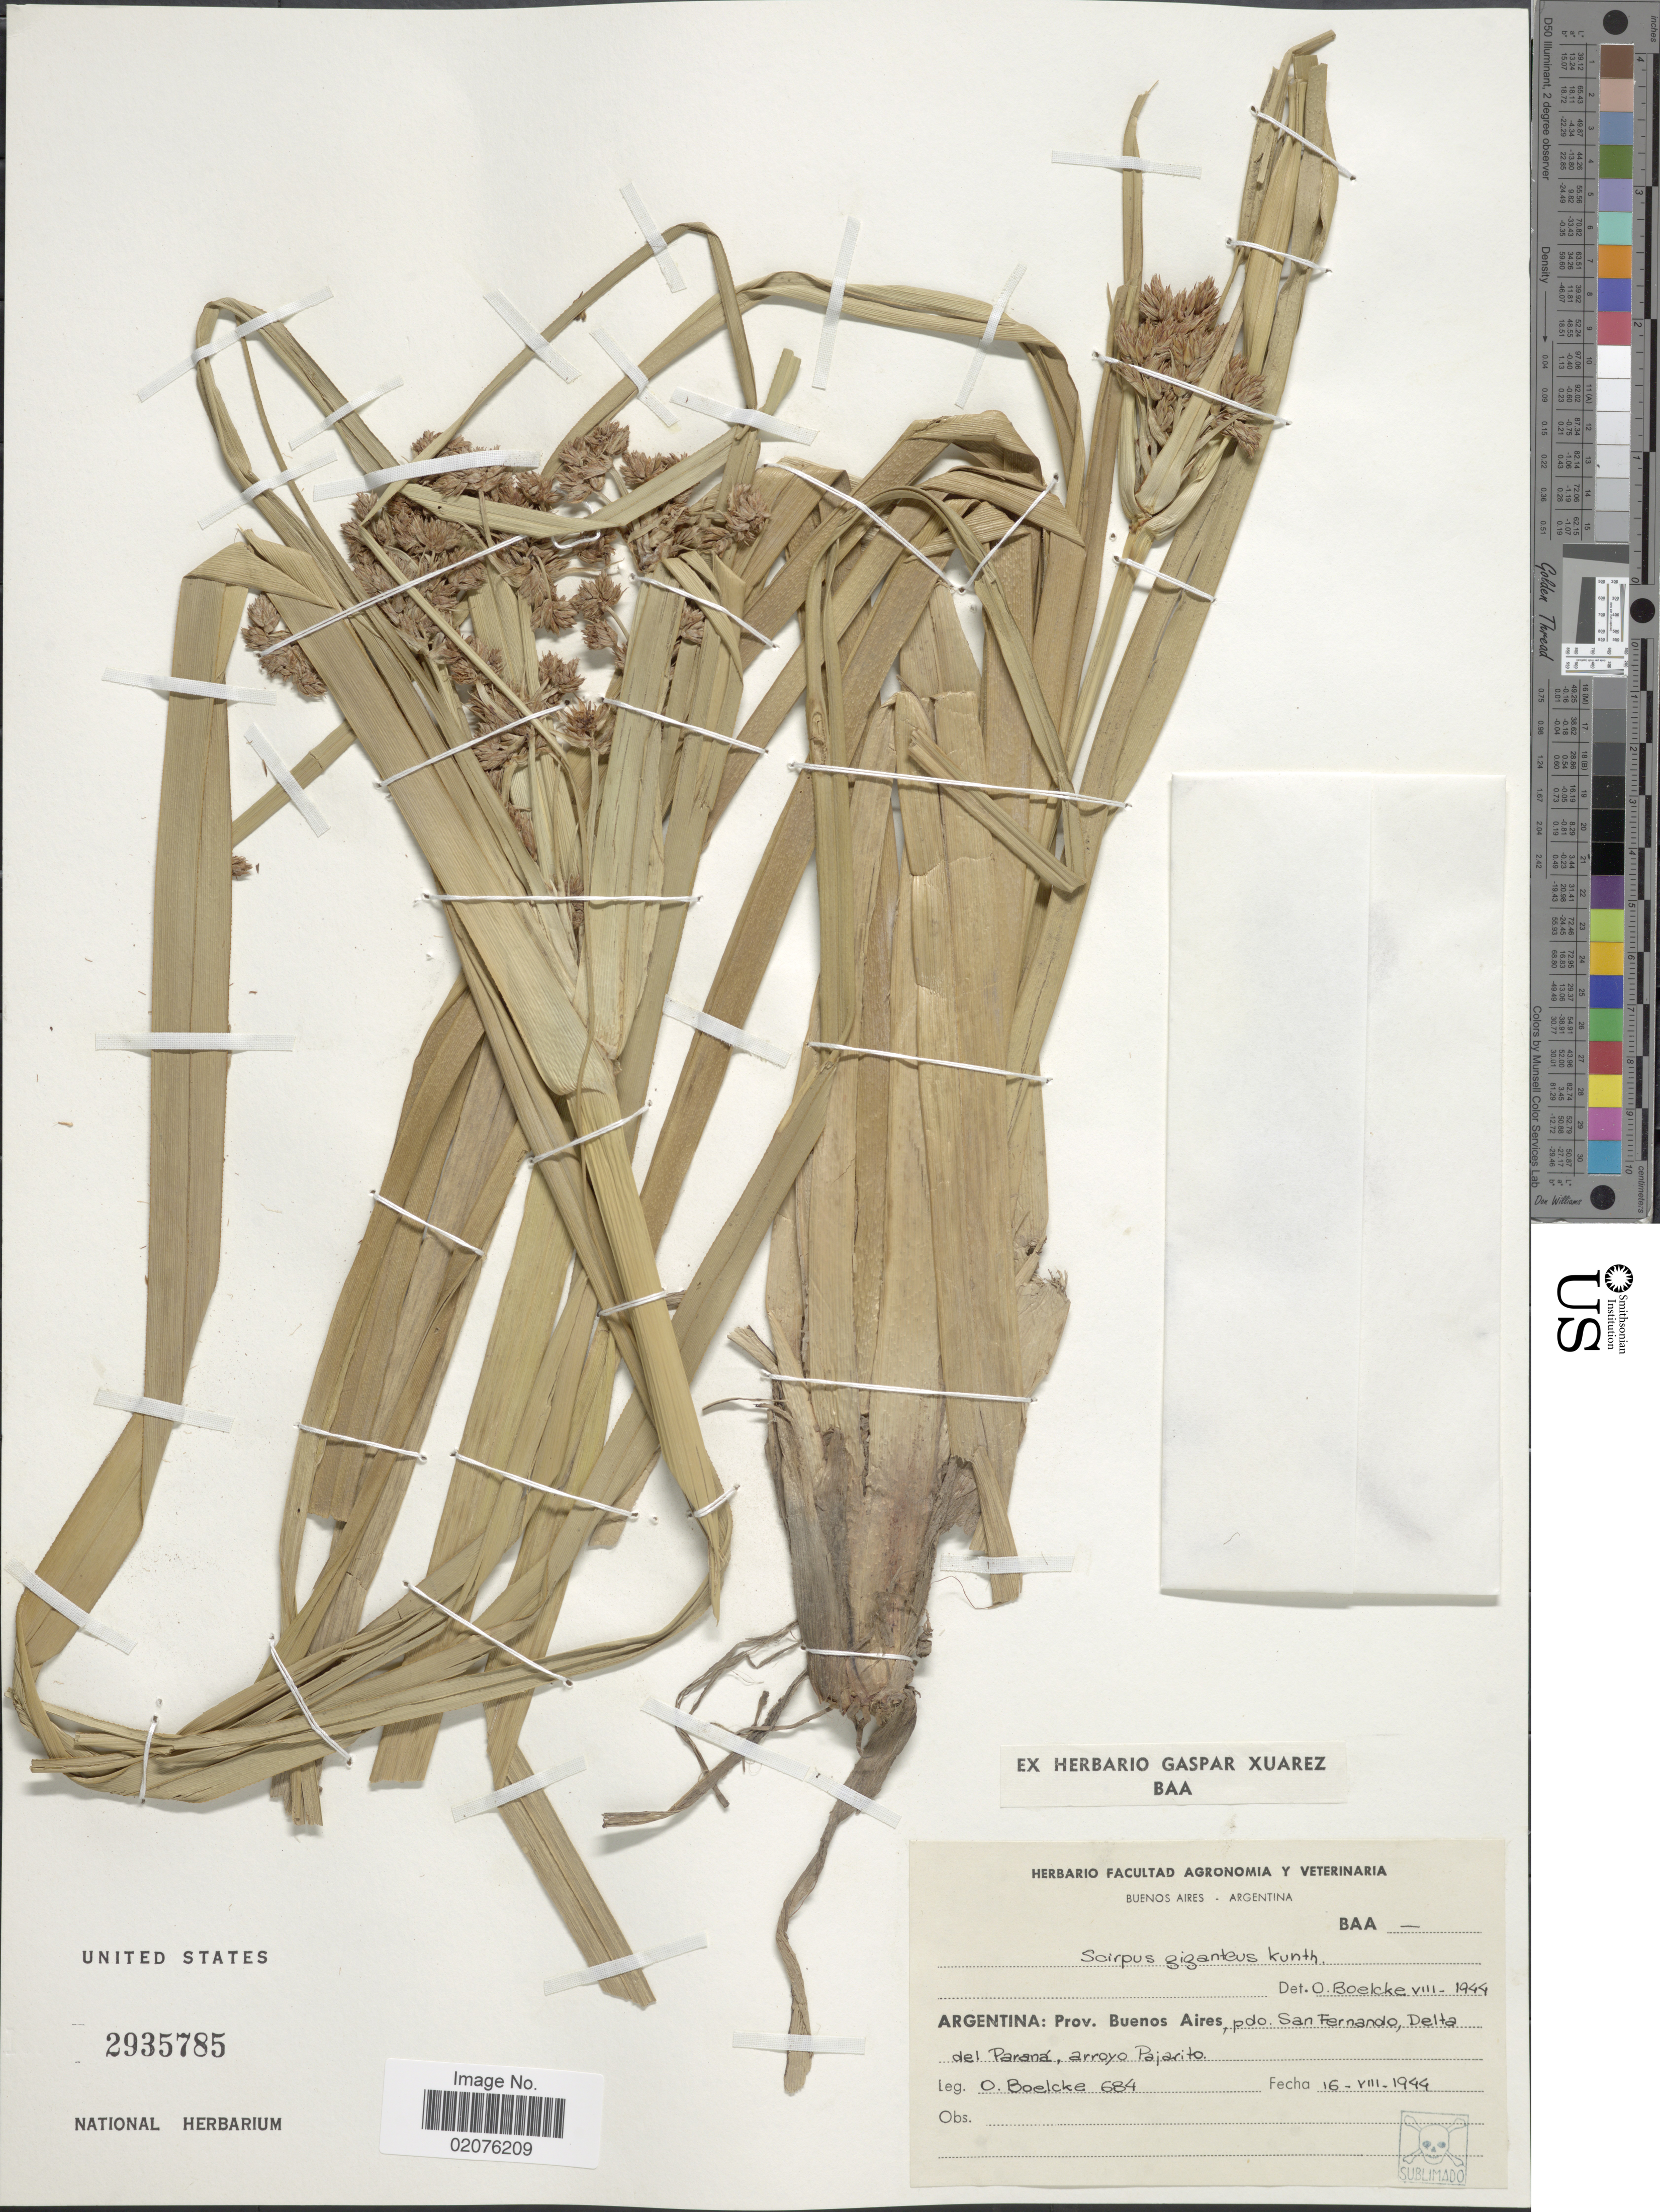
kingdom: Plantae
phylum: Tracheophyta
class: Liliopsida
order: Poales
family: Cyperaceae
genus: Cyperus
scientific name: Cyperus byssaceus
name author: Pereira-Silva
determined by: Strong, Mark T., (BOT), Smithsonian Institution - National Museum of Natural History (UNITED STATES)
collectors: O. Boelcke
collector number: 684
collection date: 1944-08-16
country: Argentina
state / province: Buenos Aires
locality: Pdo. San Fernando, Delta del Parana, arroyo Pajarito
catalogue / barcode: US 2935785